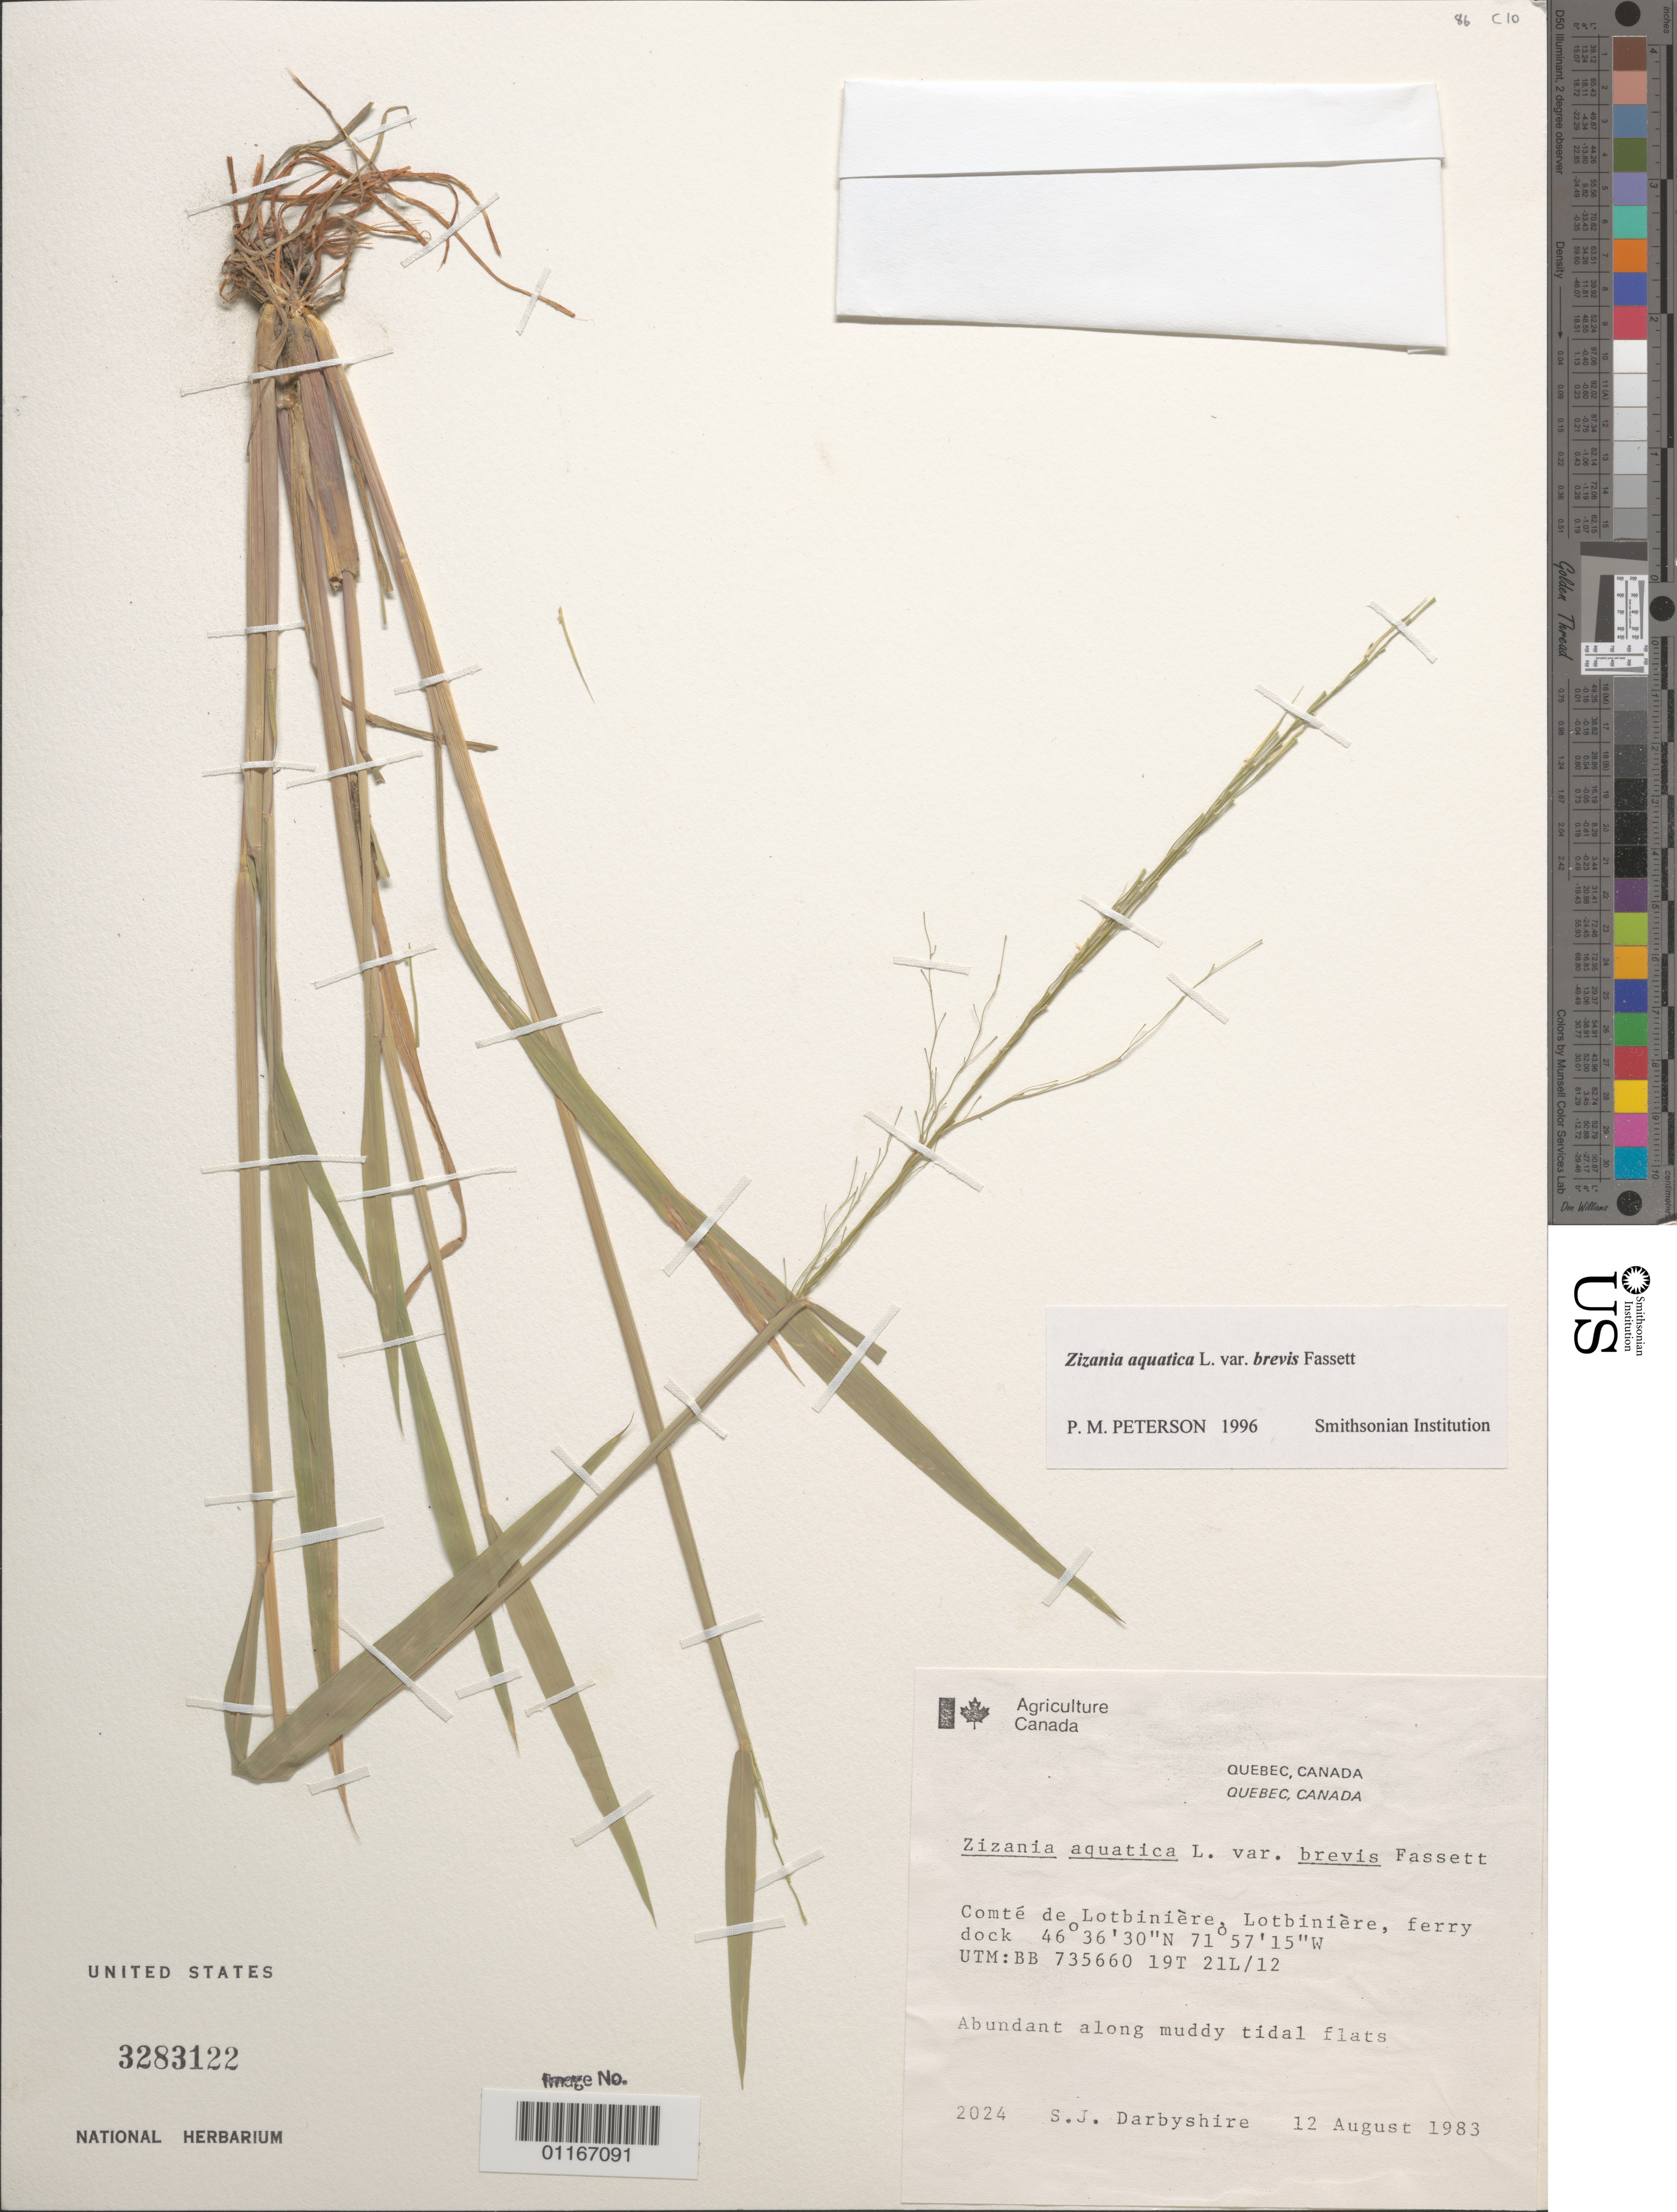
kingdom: Plantae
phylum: Tracheophyta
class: Liliopsida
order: Poales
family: Poaceae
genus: Zizania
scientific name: Zizania aquatica var. brevis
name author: Fassett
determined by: Peterson, Paul M., (BOT), Smithsonian Institution - National Museum of Natural History (UNITED STATES)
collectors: S. Darbyshire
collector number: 2024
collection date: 1983-08-12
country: Canada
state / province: Quebec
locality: Lotbiniere, ferry dock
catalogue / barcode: US 3283122